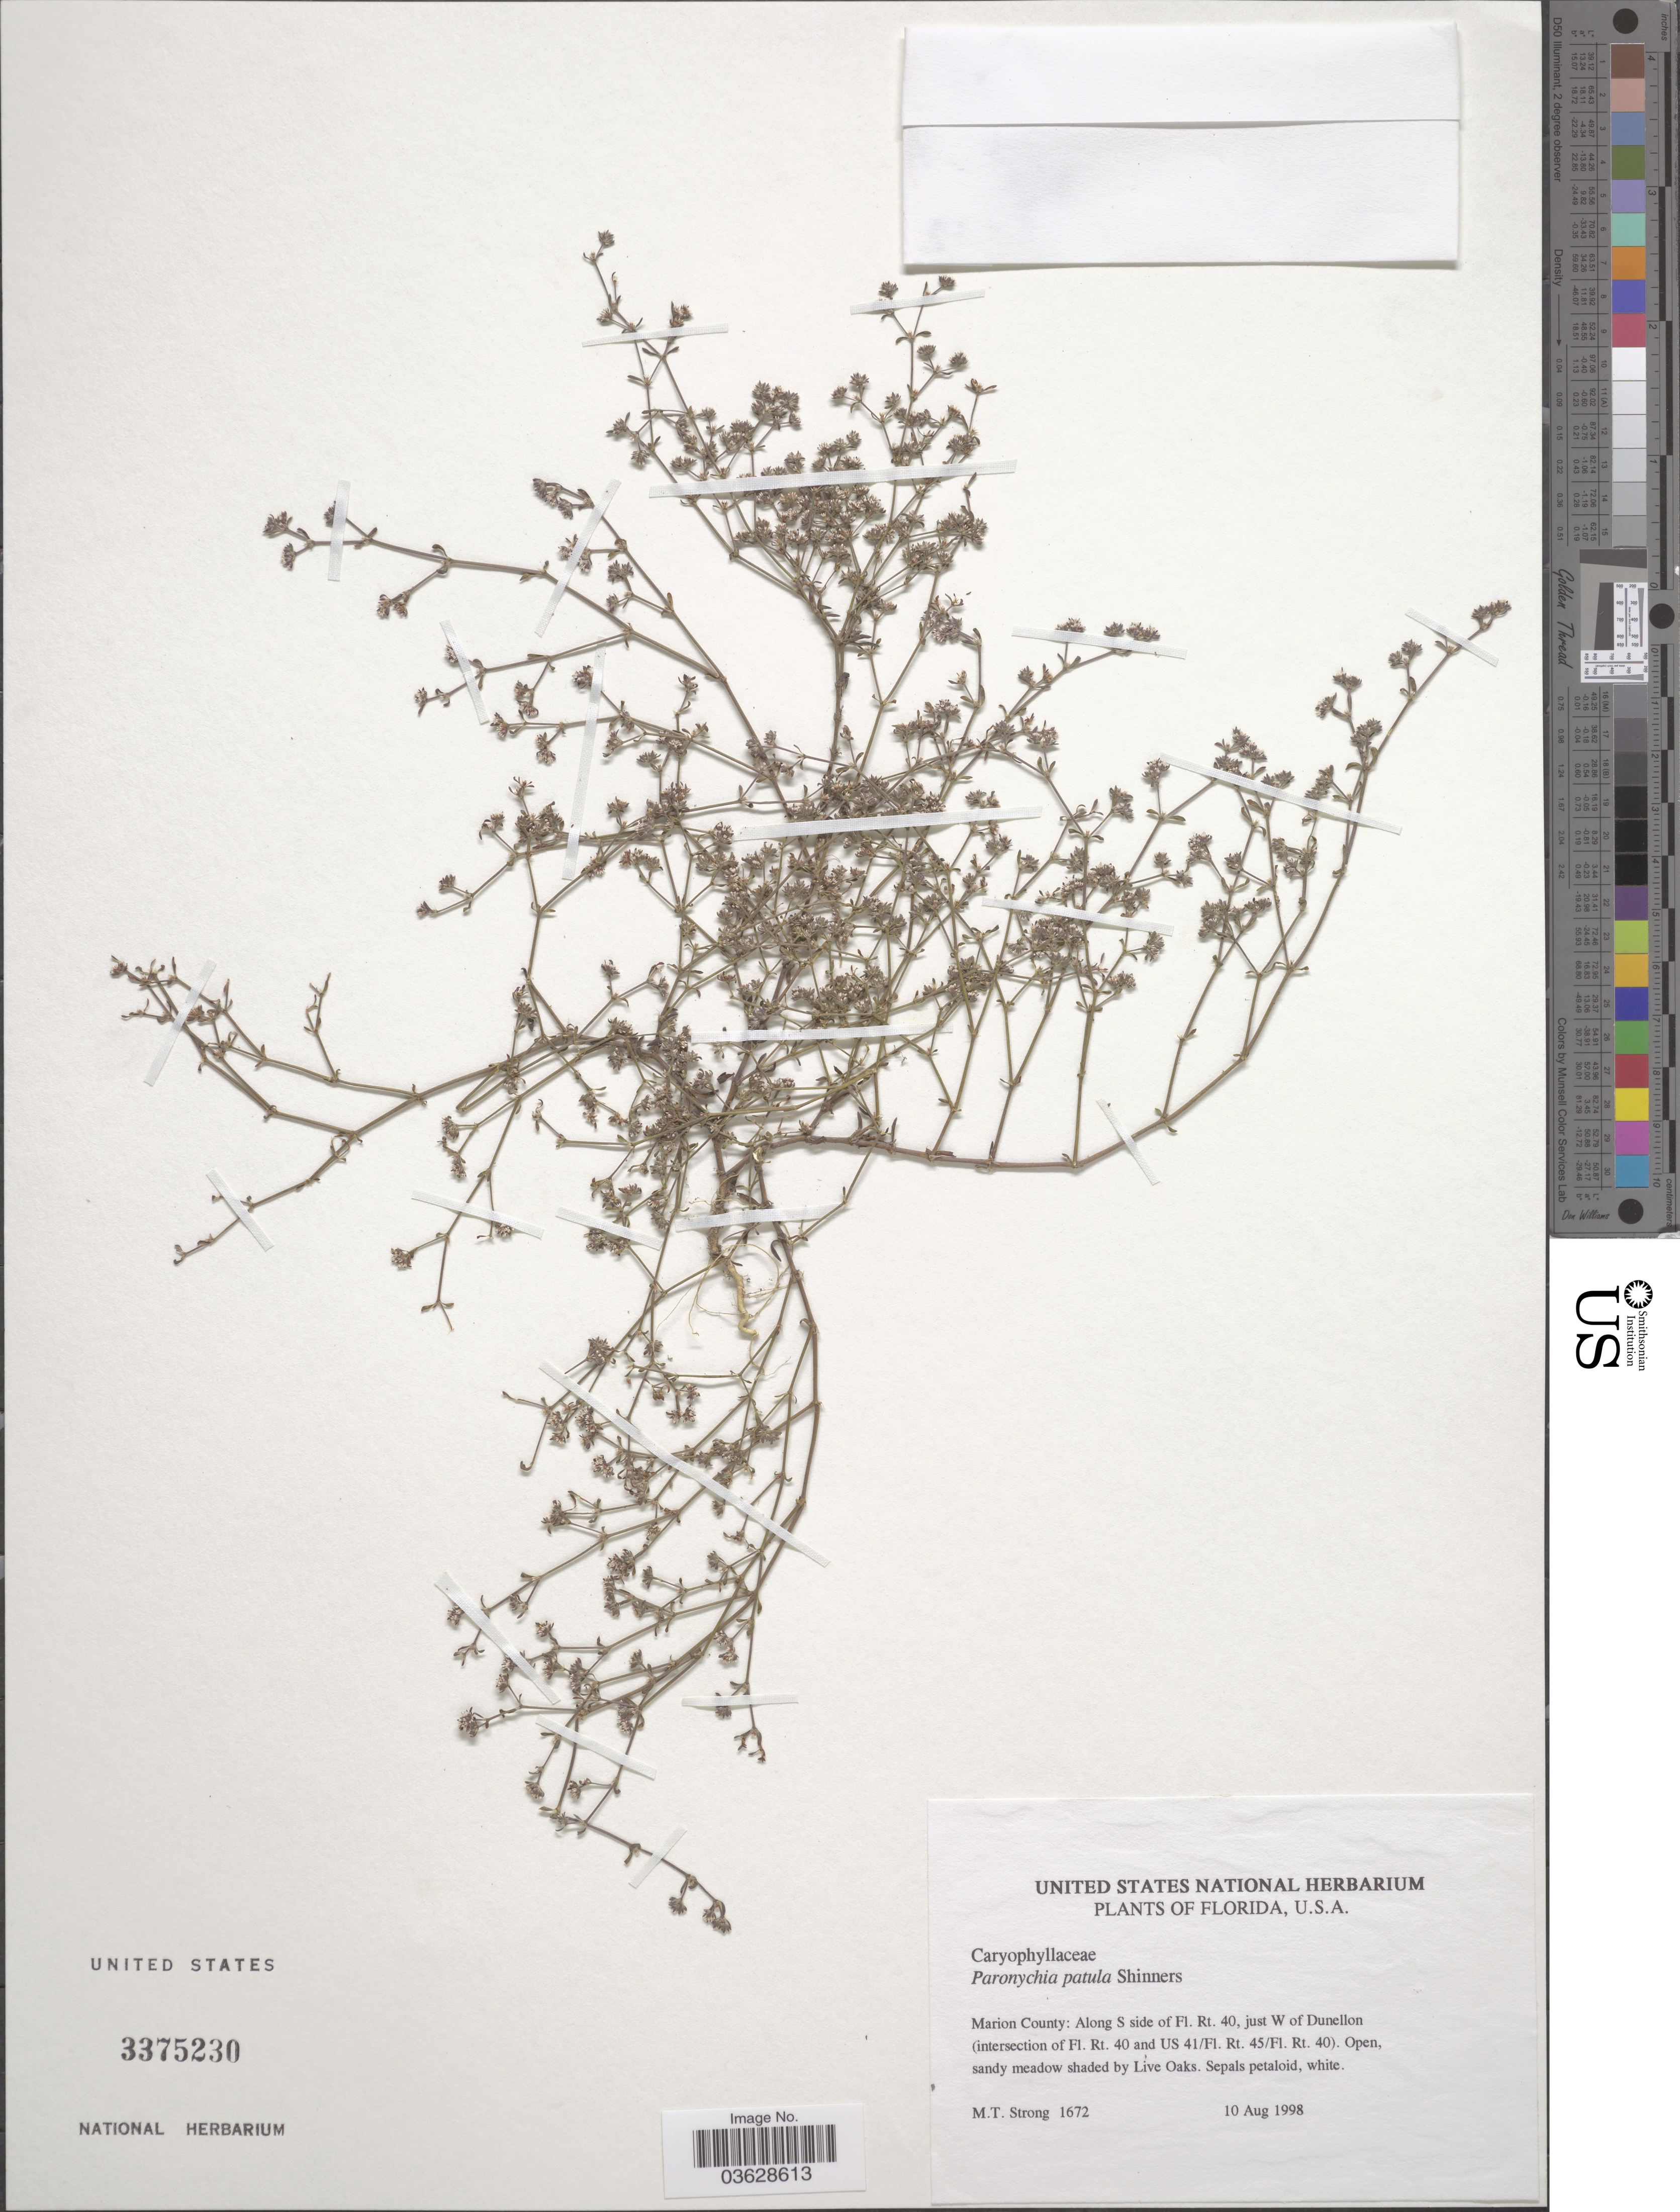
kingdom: Plantae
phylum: Tracheophyta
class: Magnoliopsida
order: Caryophyllales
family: Caryophyllaceae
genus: Paronychia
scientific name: Paronychia patula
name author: Shinners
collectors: M. T. Strong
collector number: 1672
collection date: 1998-08-10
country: United States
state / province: Florida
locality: Marion County: Along S side of Fl. Rt. 40, just W of Dunellon (intersection of Fl. Rt. 40 and US 41/Fl. Rt. 45/ Fl. Rt. 40). Shaded by Live Oaks.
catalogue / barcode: US 3375230